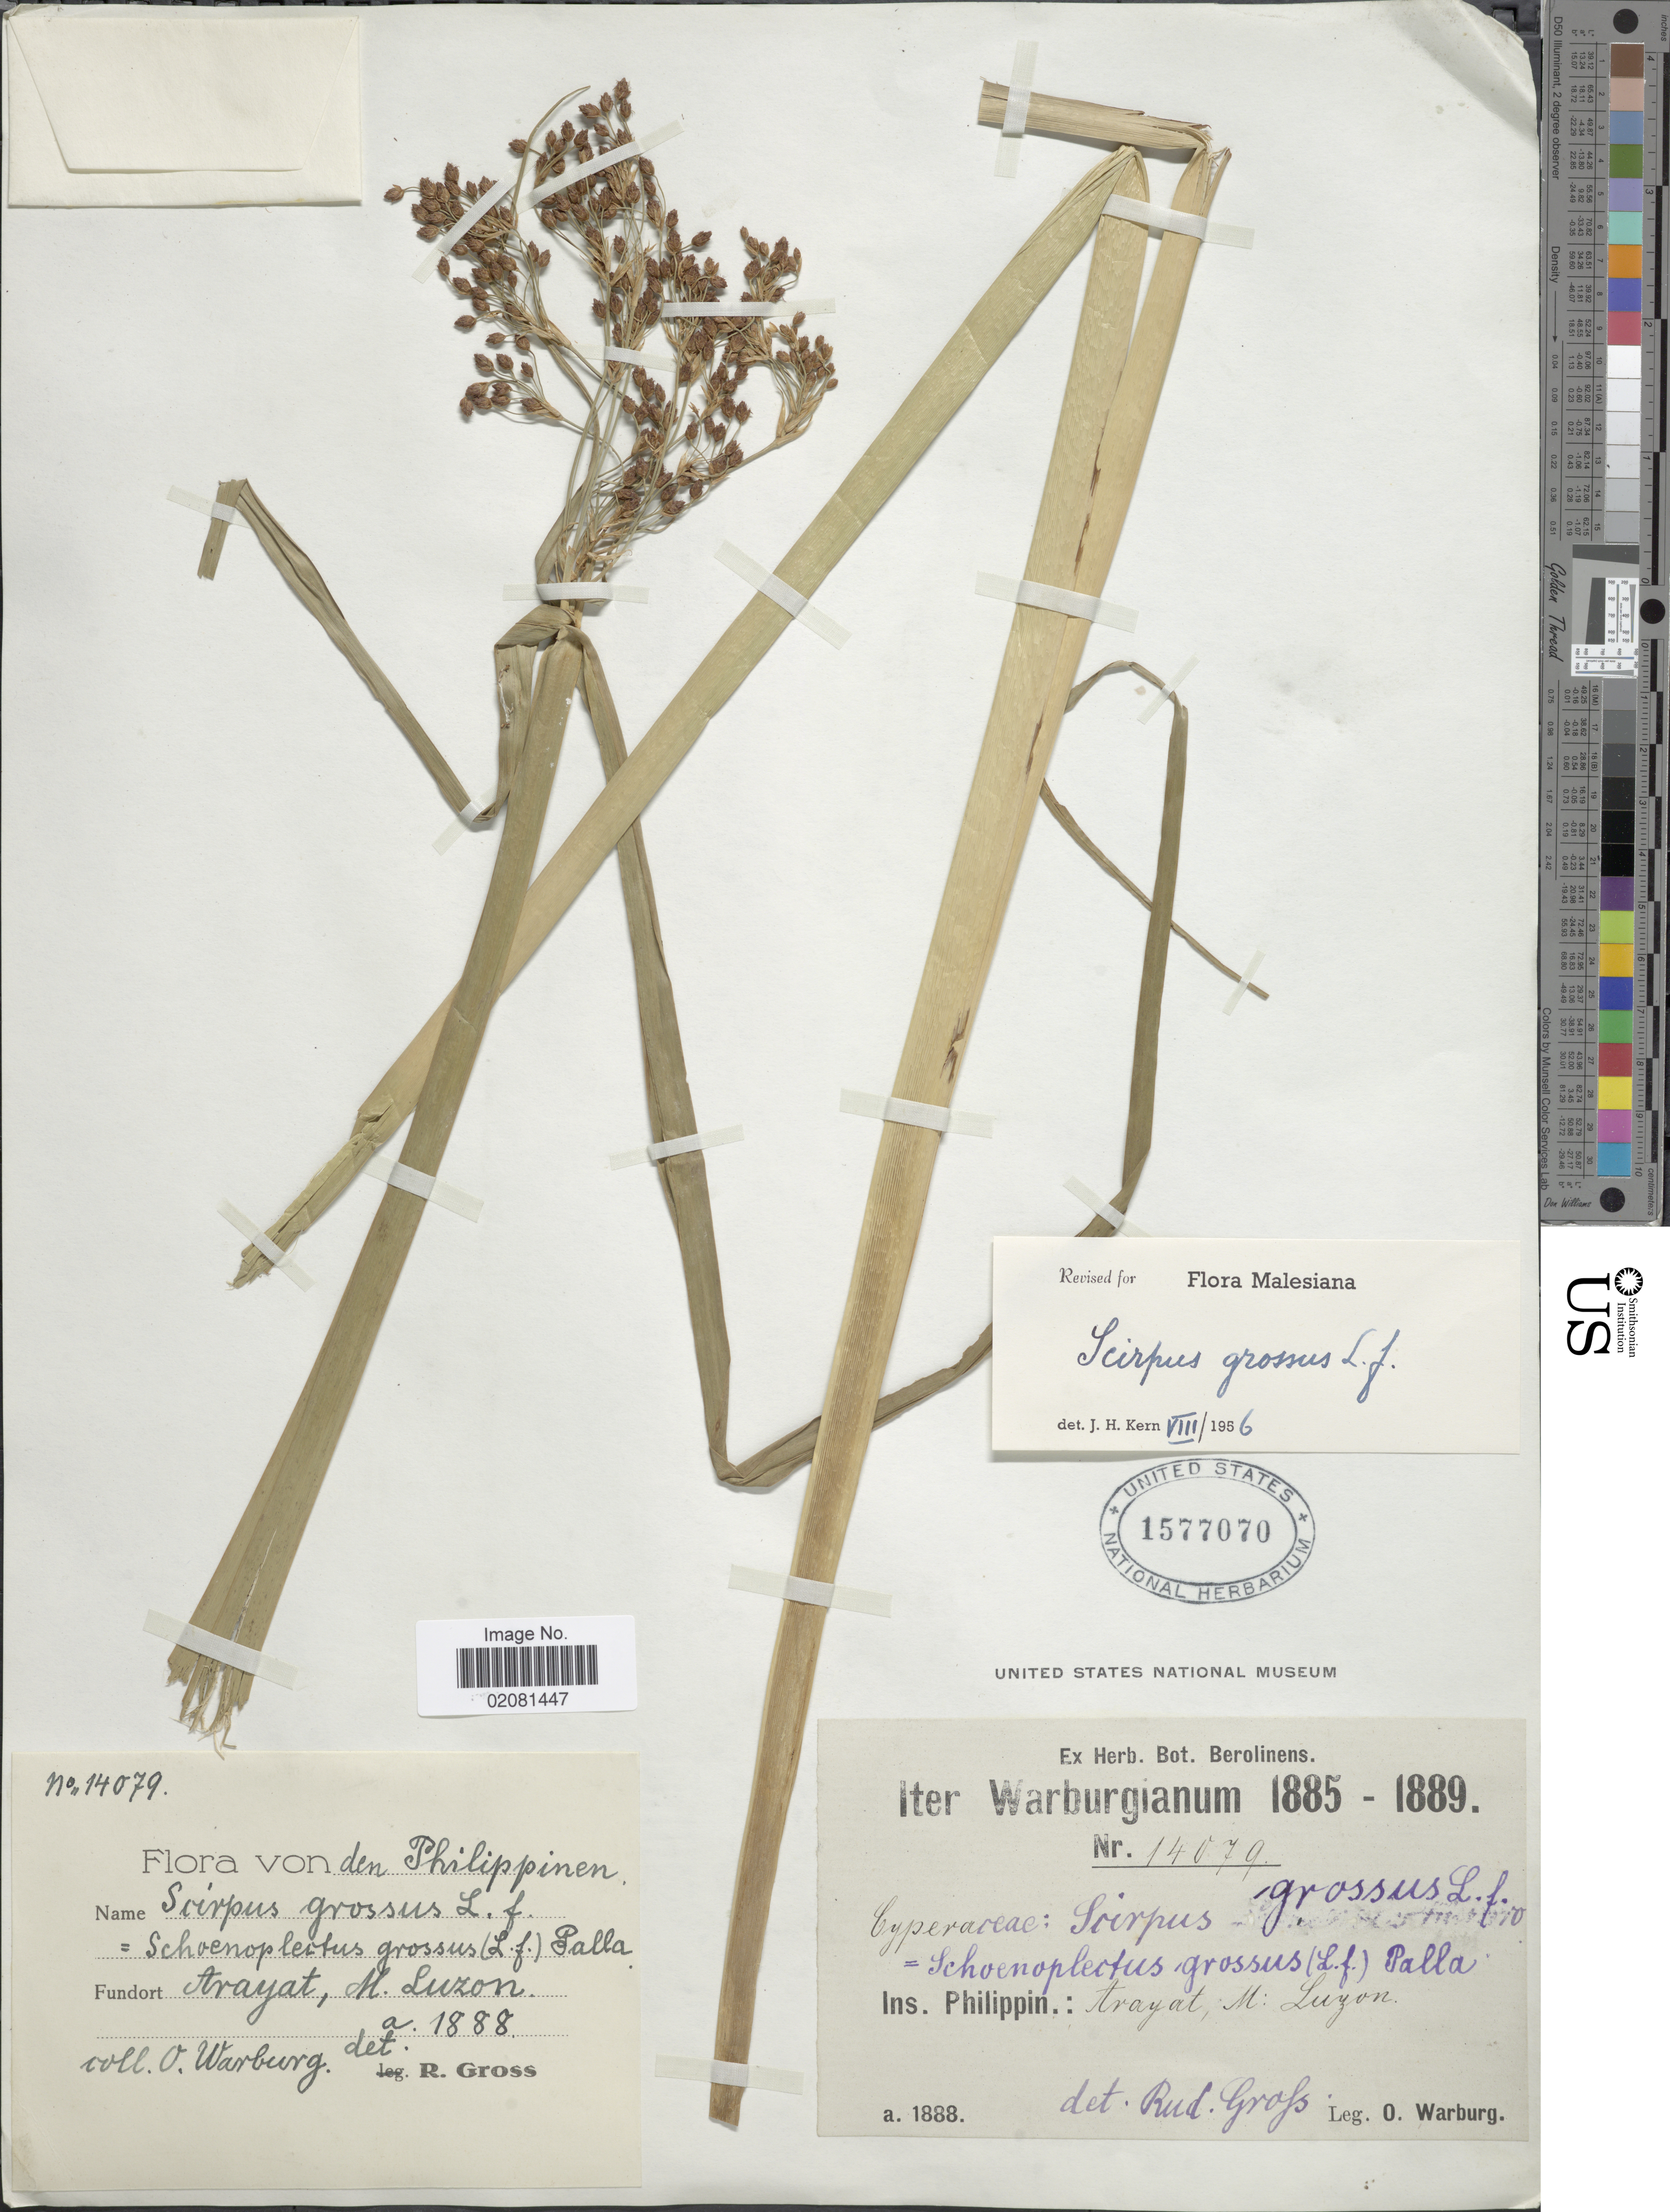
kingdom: Plantae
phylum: Tracheophyta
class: Liliopsida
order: Poales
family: Cyperaceae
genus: Actinoscirpus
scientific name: Actinoscirpus grossus var. grossus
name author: (L. f.) Goetgh. & D.A. Simpson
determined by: Strong, M. T., (US), Smithsonian Institution - National Museum of Natural History (UNITED STATES)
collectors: O. Warburg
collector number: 14079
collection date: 1888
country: Philippines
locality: Ins. Philippin.: trayat; M. Luzon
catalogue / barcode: US 1577070